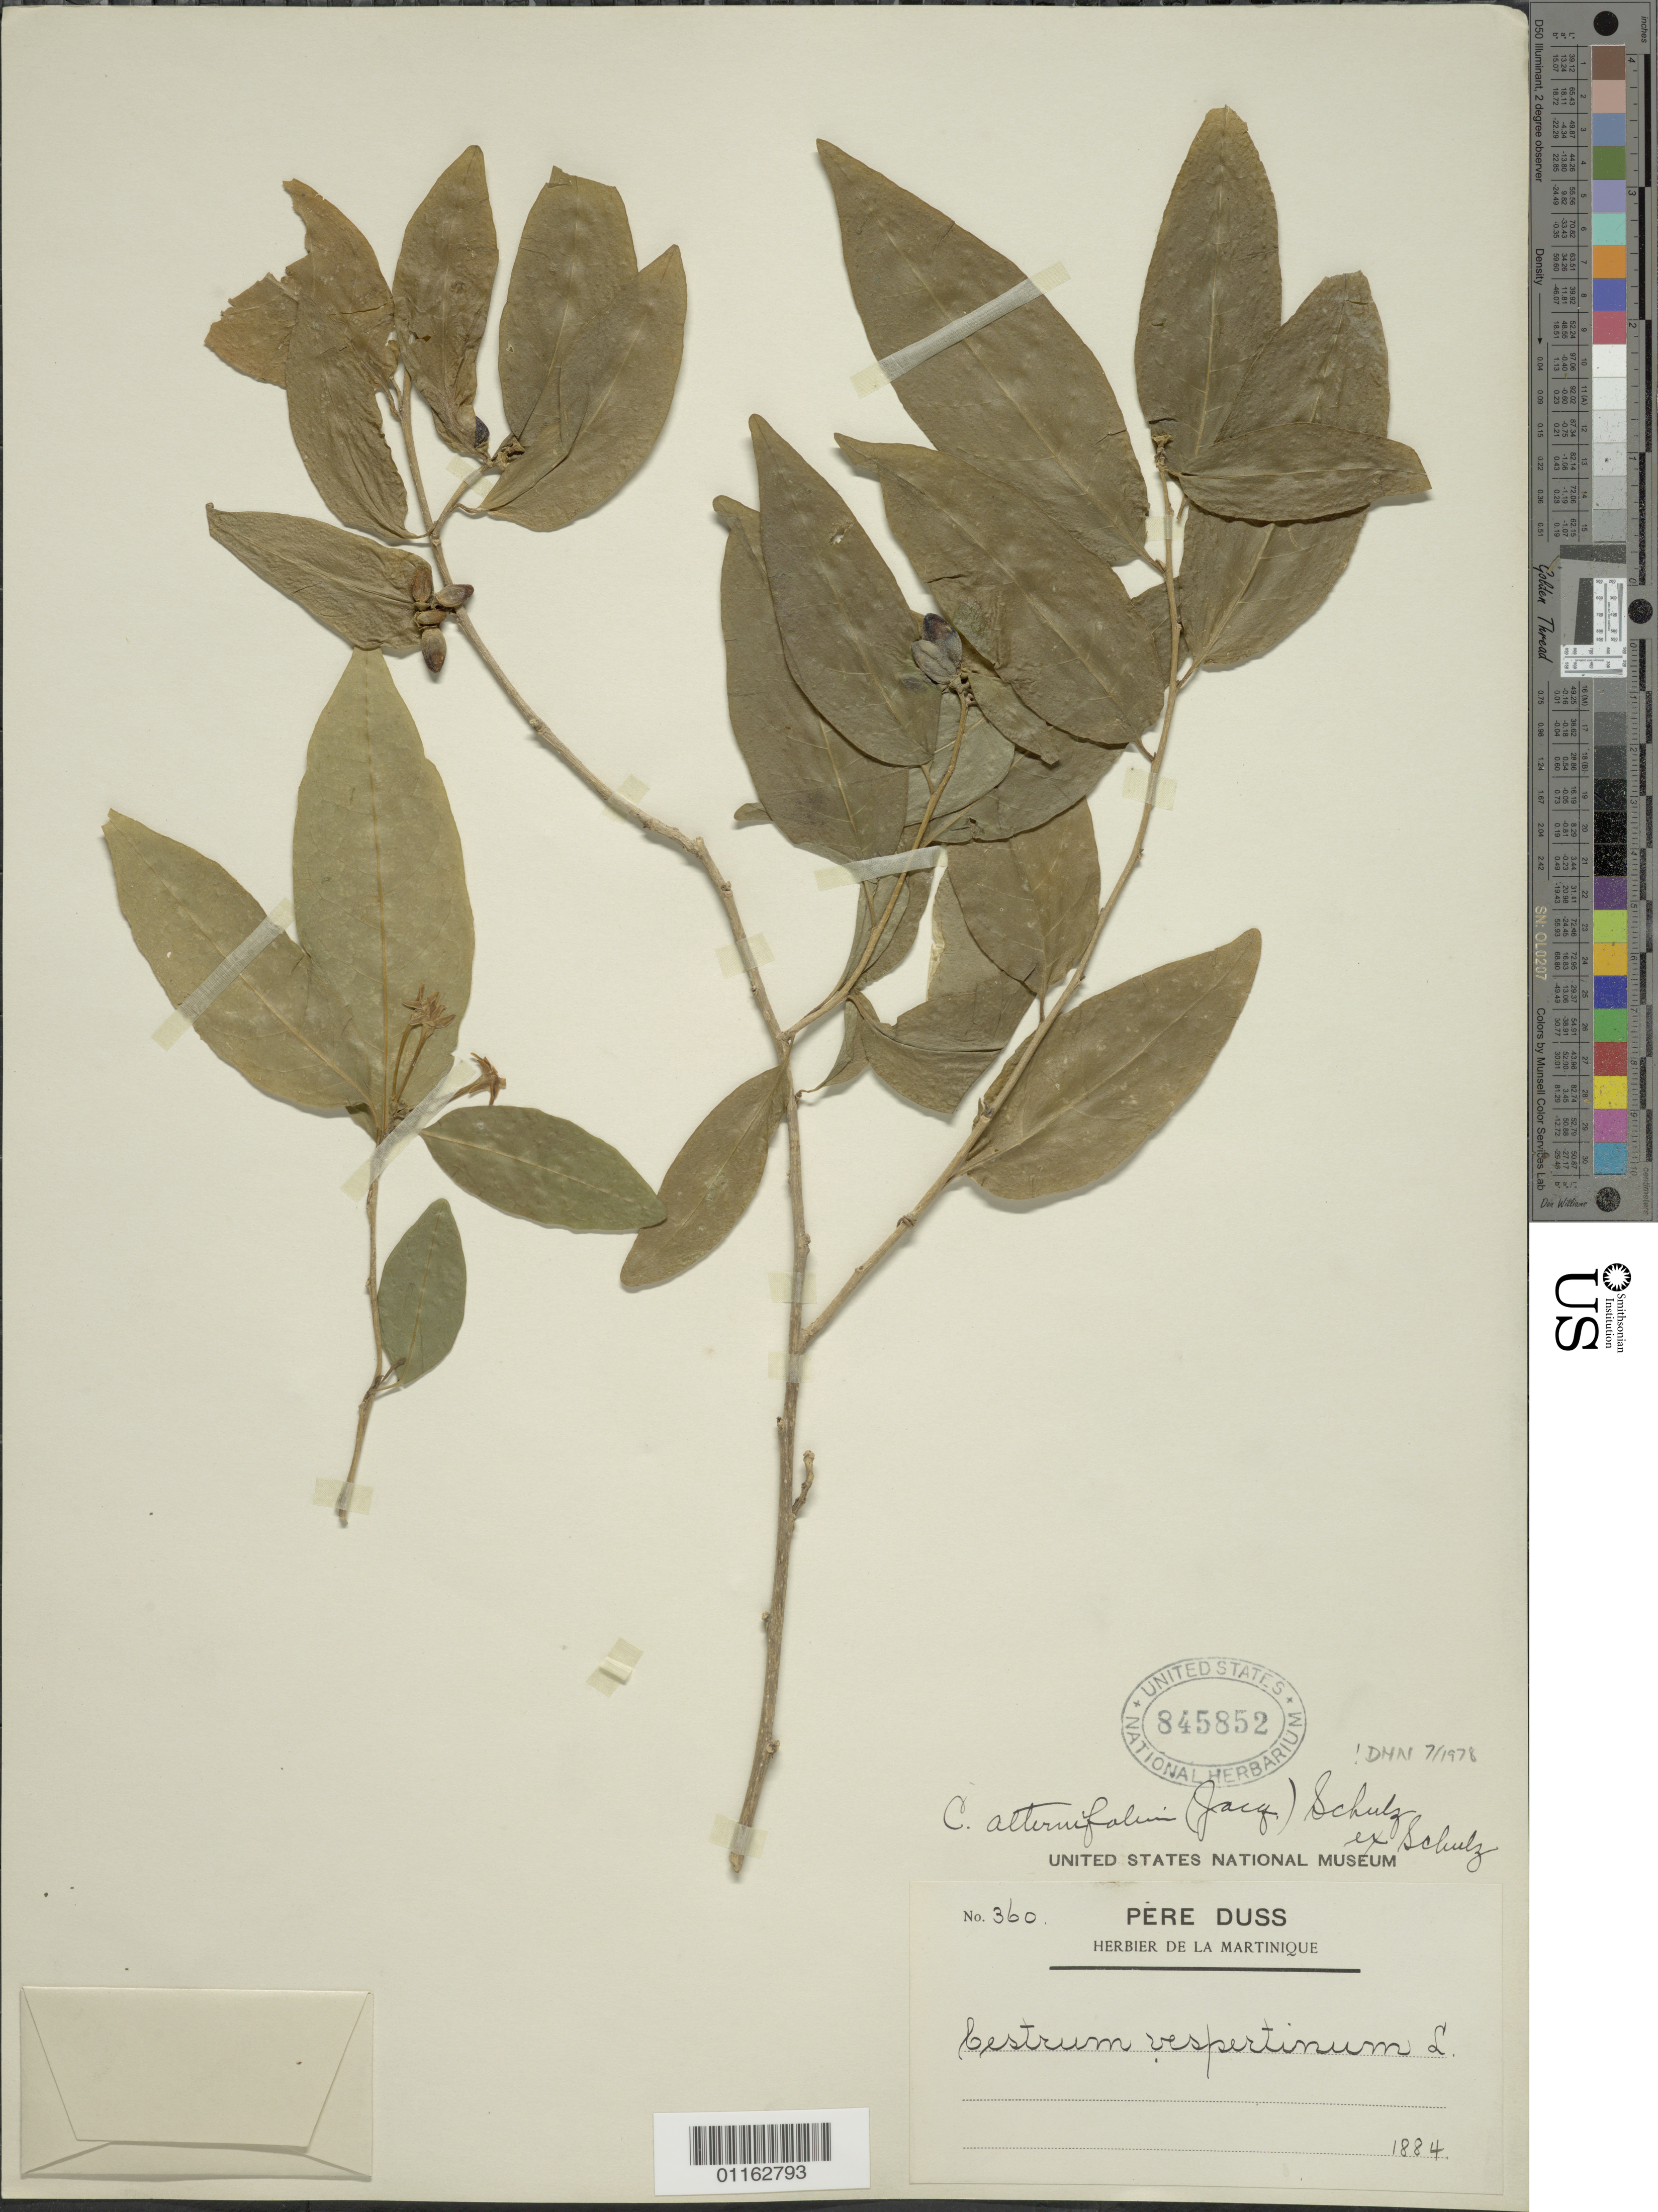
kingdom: Plantae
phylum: Tracheophyta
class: Magnoliopsida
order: Solanales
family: Solanaceae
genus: Cestrum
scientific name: Cestrum alternifolium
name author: (Jacq.) O.E. Schulz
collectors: Père Duss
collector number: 360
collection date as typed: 1884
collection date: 1884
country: Martinique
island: Martinique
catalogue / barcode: US 845852